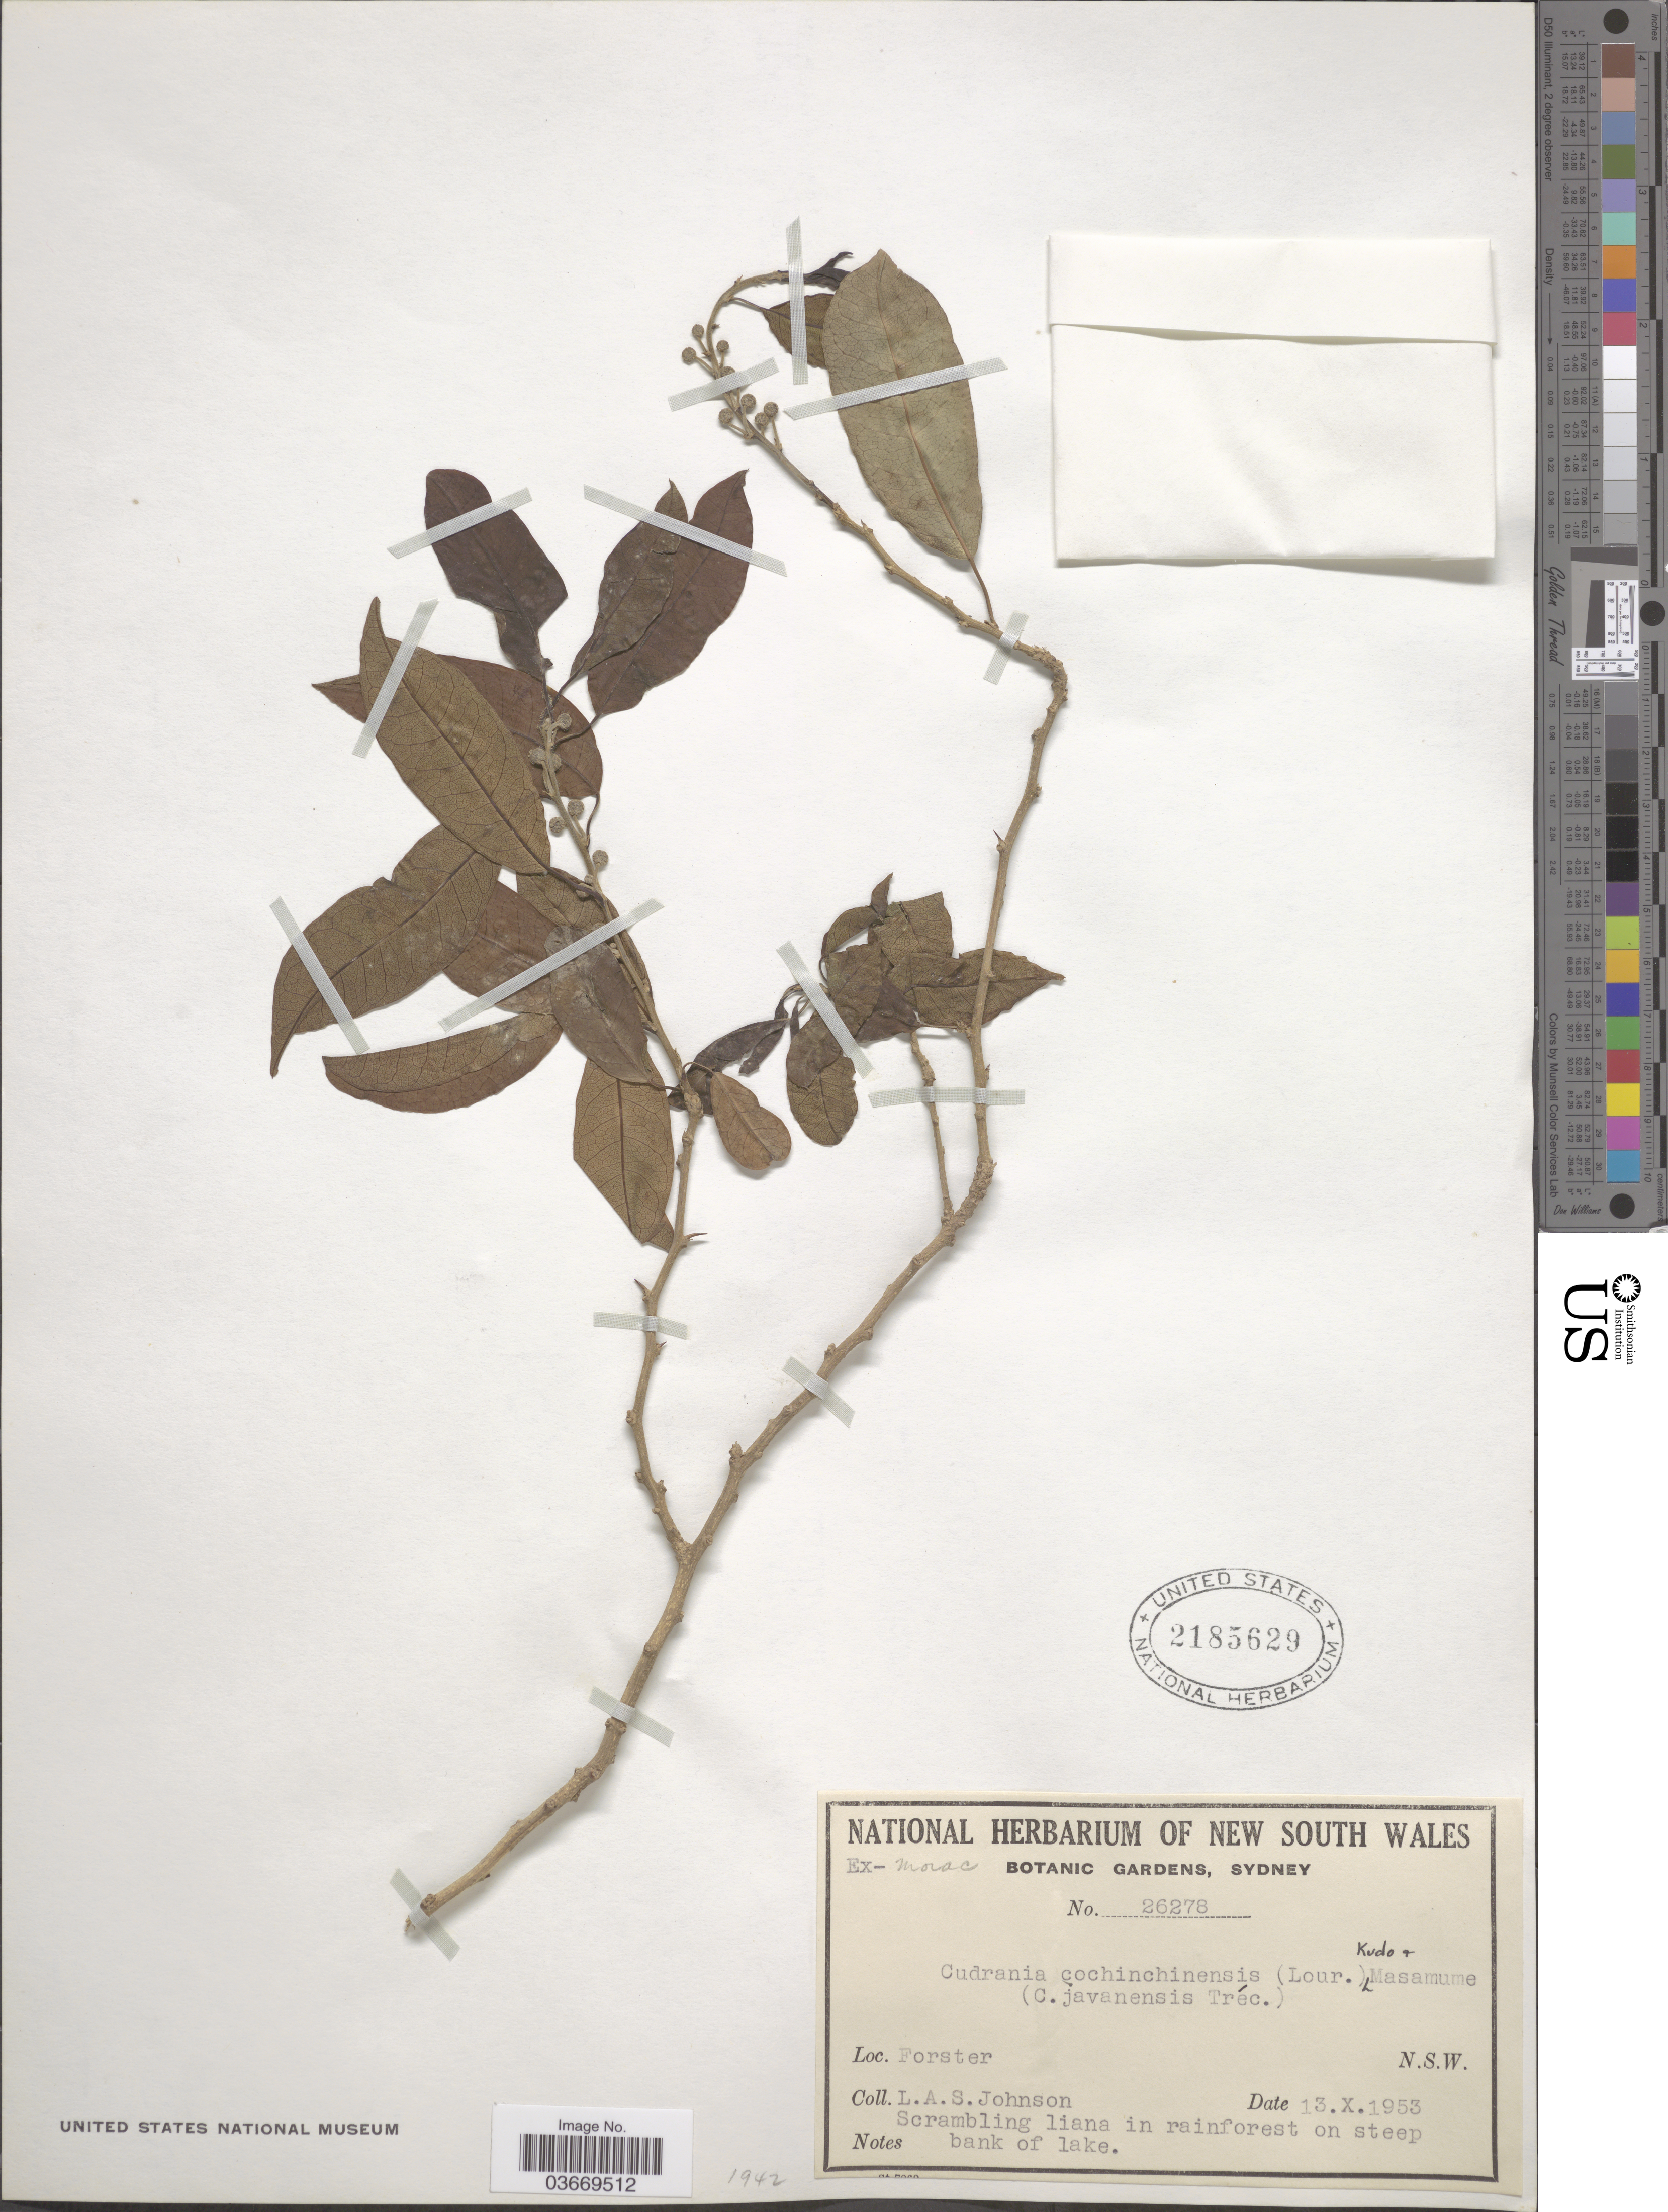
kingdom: Plantae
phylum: Tracheophyta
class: Magnoliopsida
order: Rosales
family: Moraceae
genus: Maclura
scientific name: Maclura cochinchinensis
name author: (Lour.) Corner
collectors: L. A. S. Johnson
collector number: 26278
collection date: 1953-10-13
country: Australia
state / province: New South Wales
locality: Forster.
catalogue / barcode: US 2185629